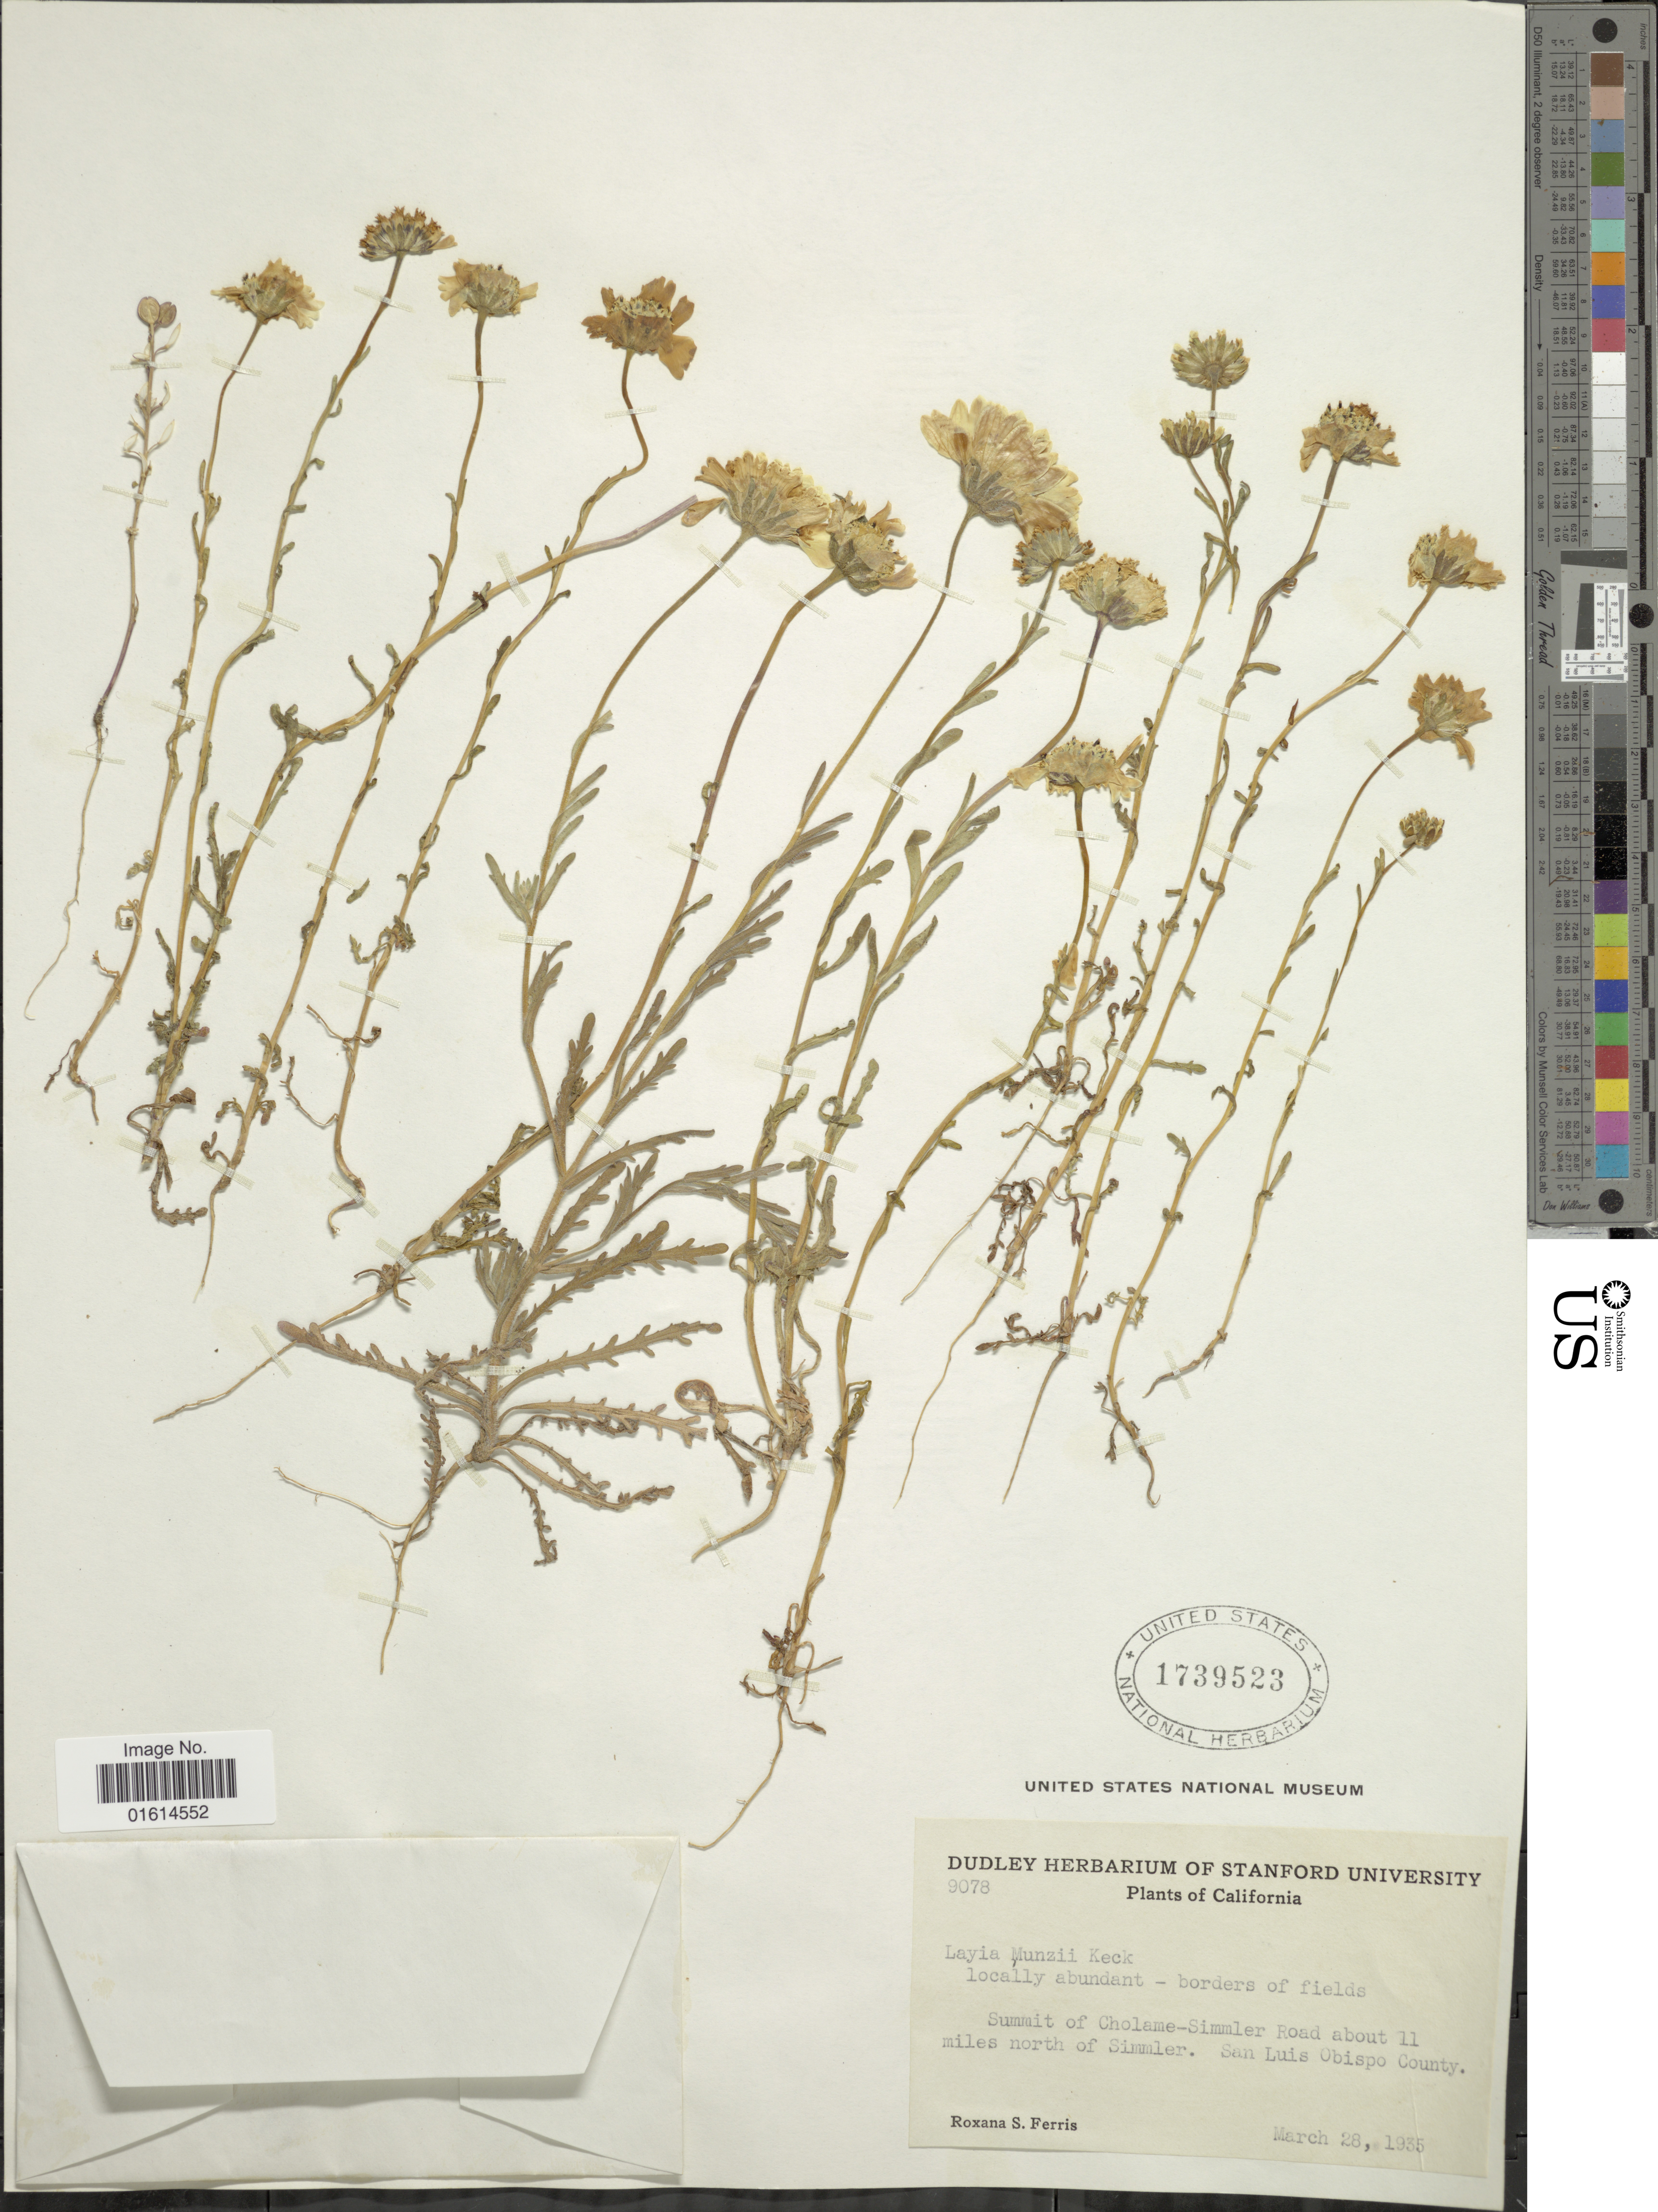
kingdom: Plantae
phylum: Tracheophyta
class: Magnoliopsida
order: Asterales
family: Asteraceae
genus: Layia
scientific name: Layia munzii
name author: D.D. Keck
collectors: R. S. Ferris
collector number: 9078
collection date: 1935-03-28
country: United States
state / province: California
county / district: San Luis Obispo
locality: Summit of Cholame-Simmler Road about 11 miles north of Simmler, San Luis Obispo County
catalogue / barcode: US 1739523